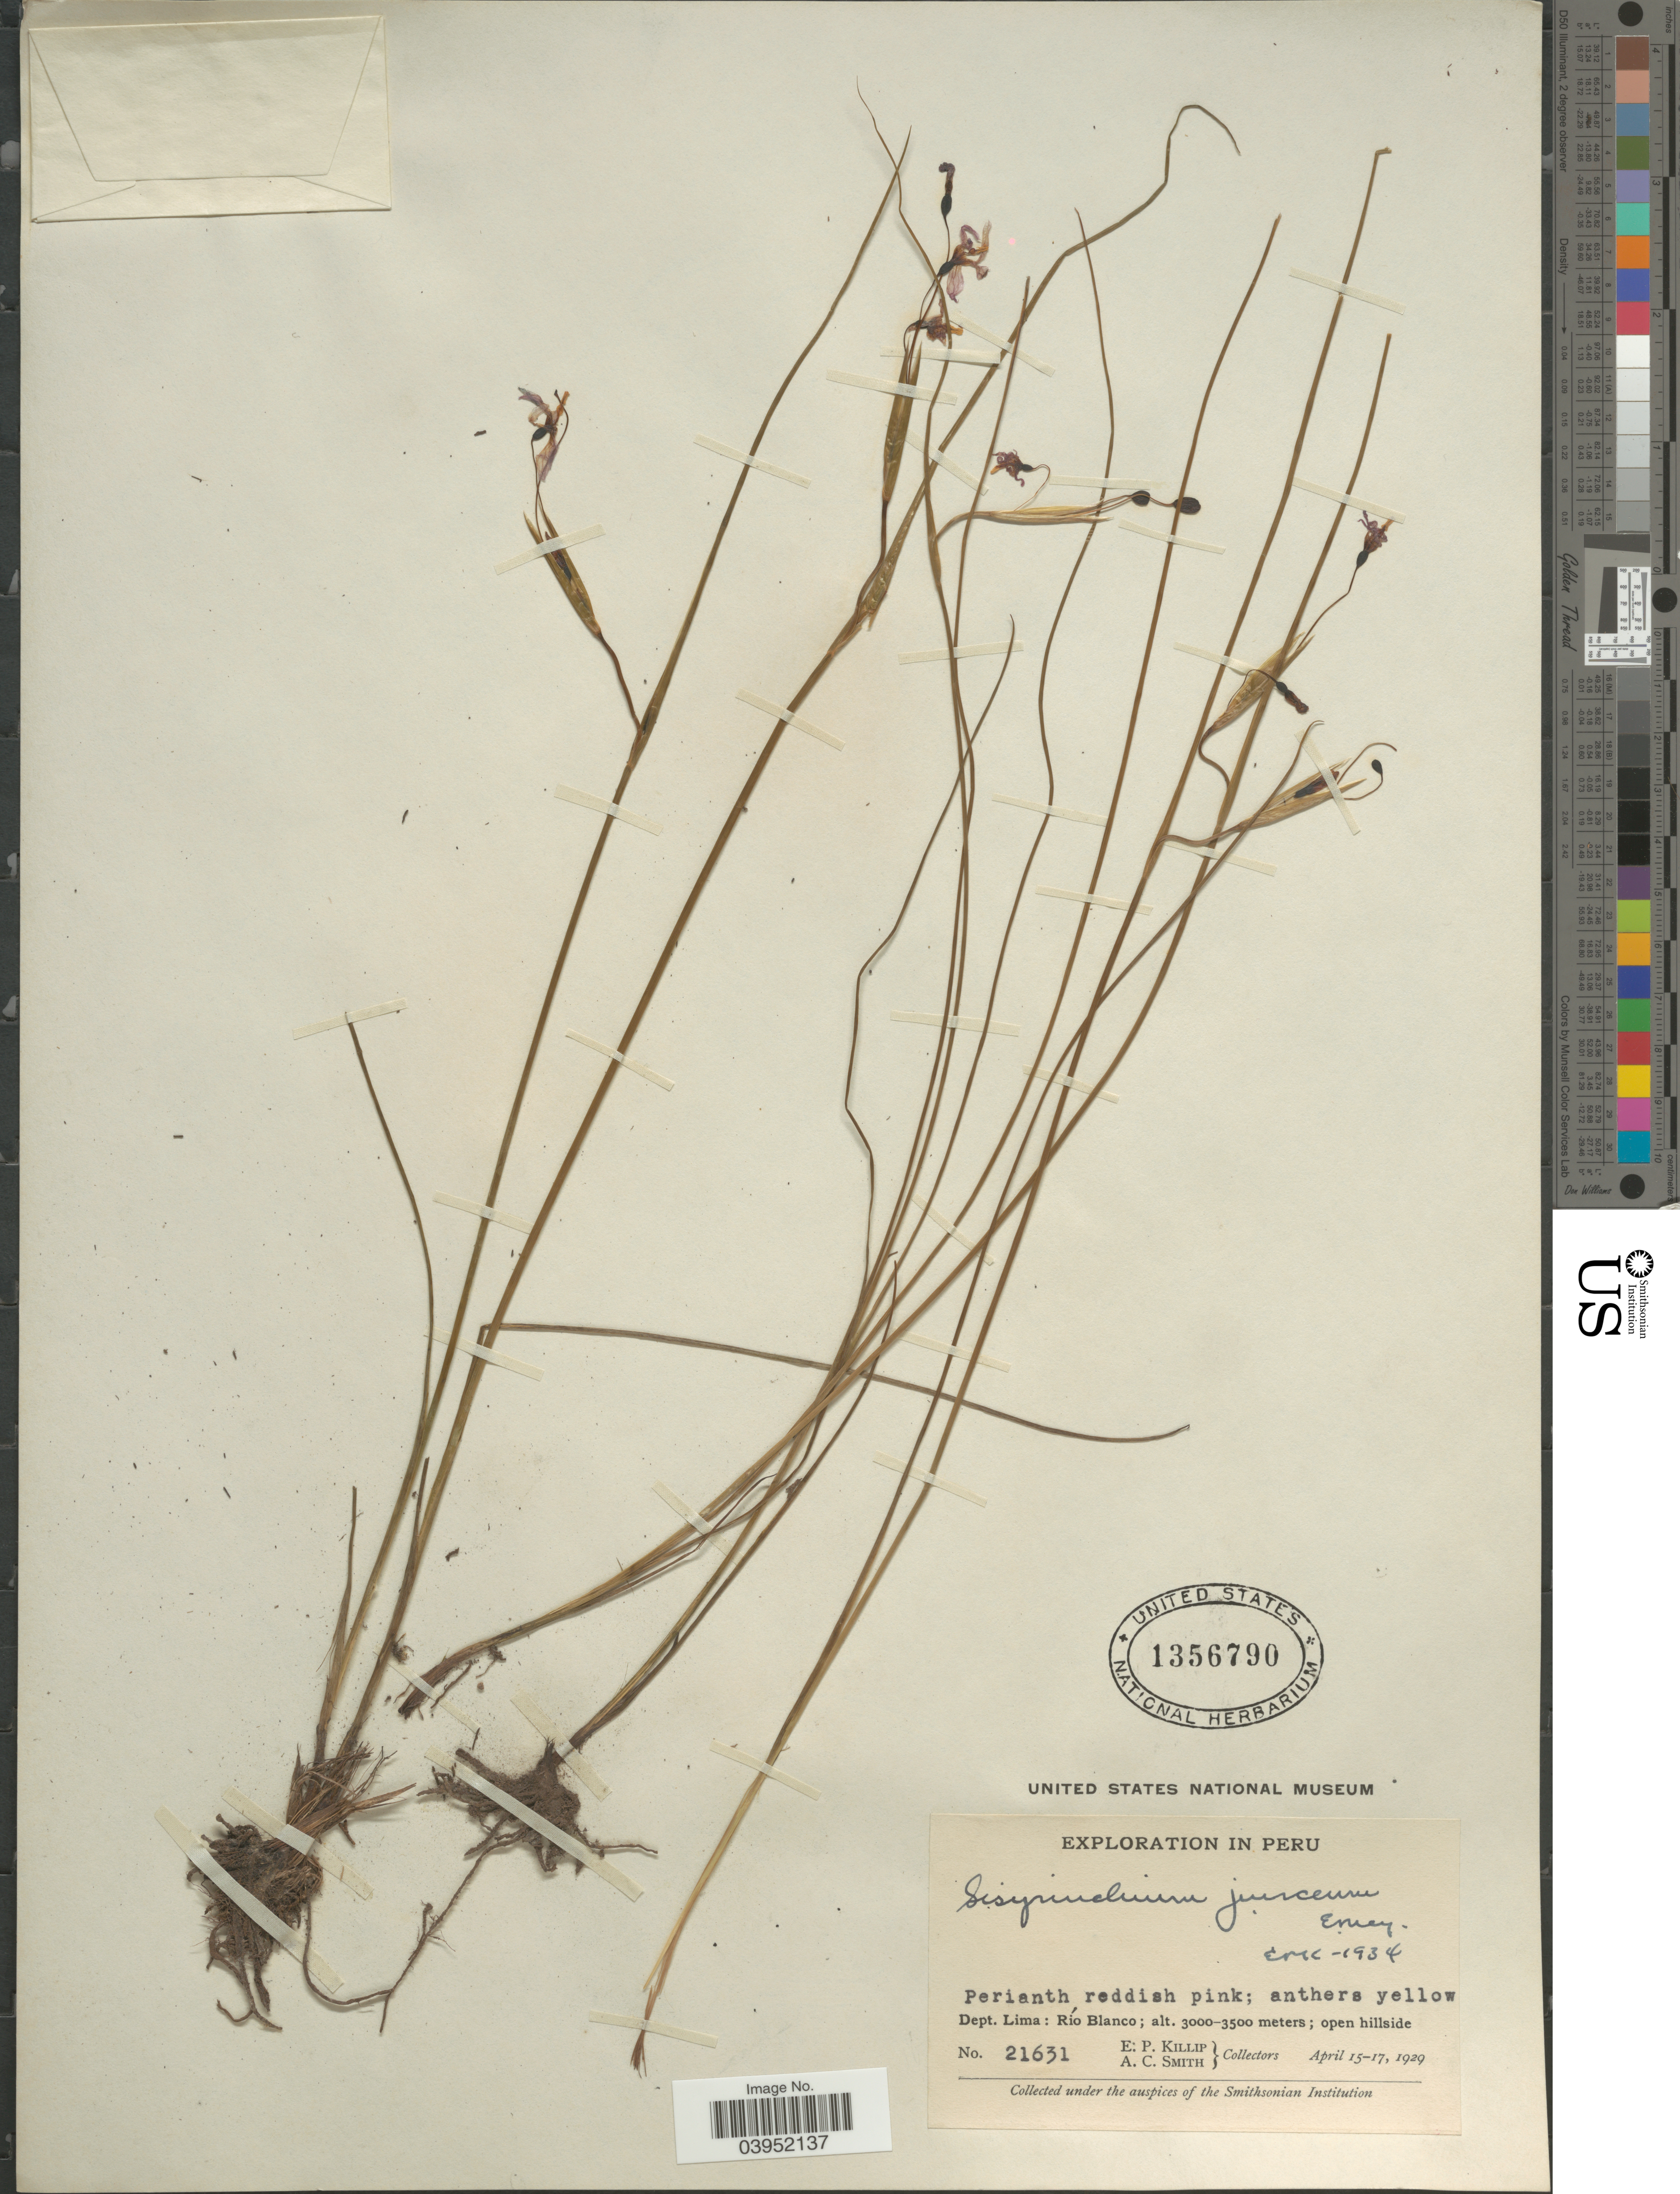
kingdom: Plantae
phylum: Tracheophyta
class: Liliopsida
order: Asparagales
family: Iridaceae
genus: Sisyrinchium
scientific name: Sisyrinchium junceum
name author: E. Mey. ex C. Presl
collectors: E. P. Killip & A. C. Smith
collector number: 21631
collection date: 1929-04-15/1929-04-17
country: Peru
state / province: Lima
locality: Dept. Lima: Río Blanco.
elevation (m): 3000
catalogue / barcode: US 1356790